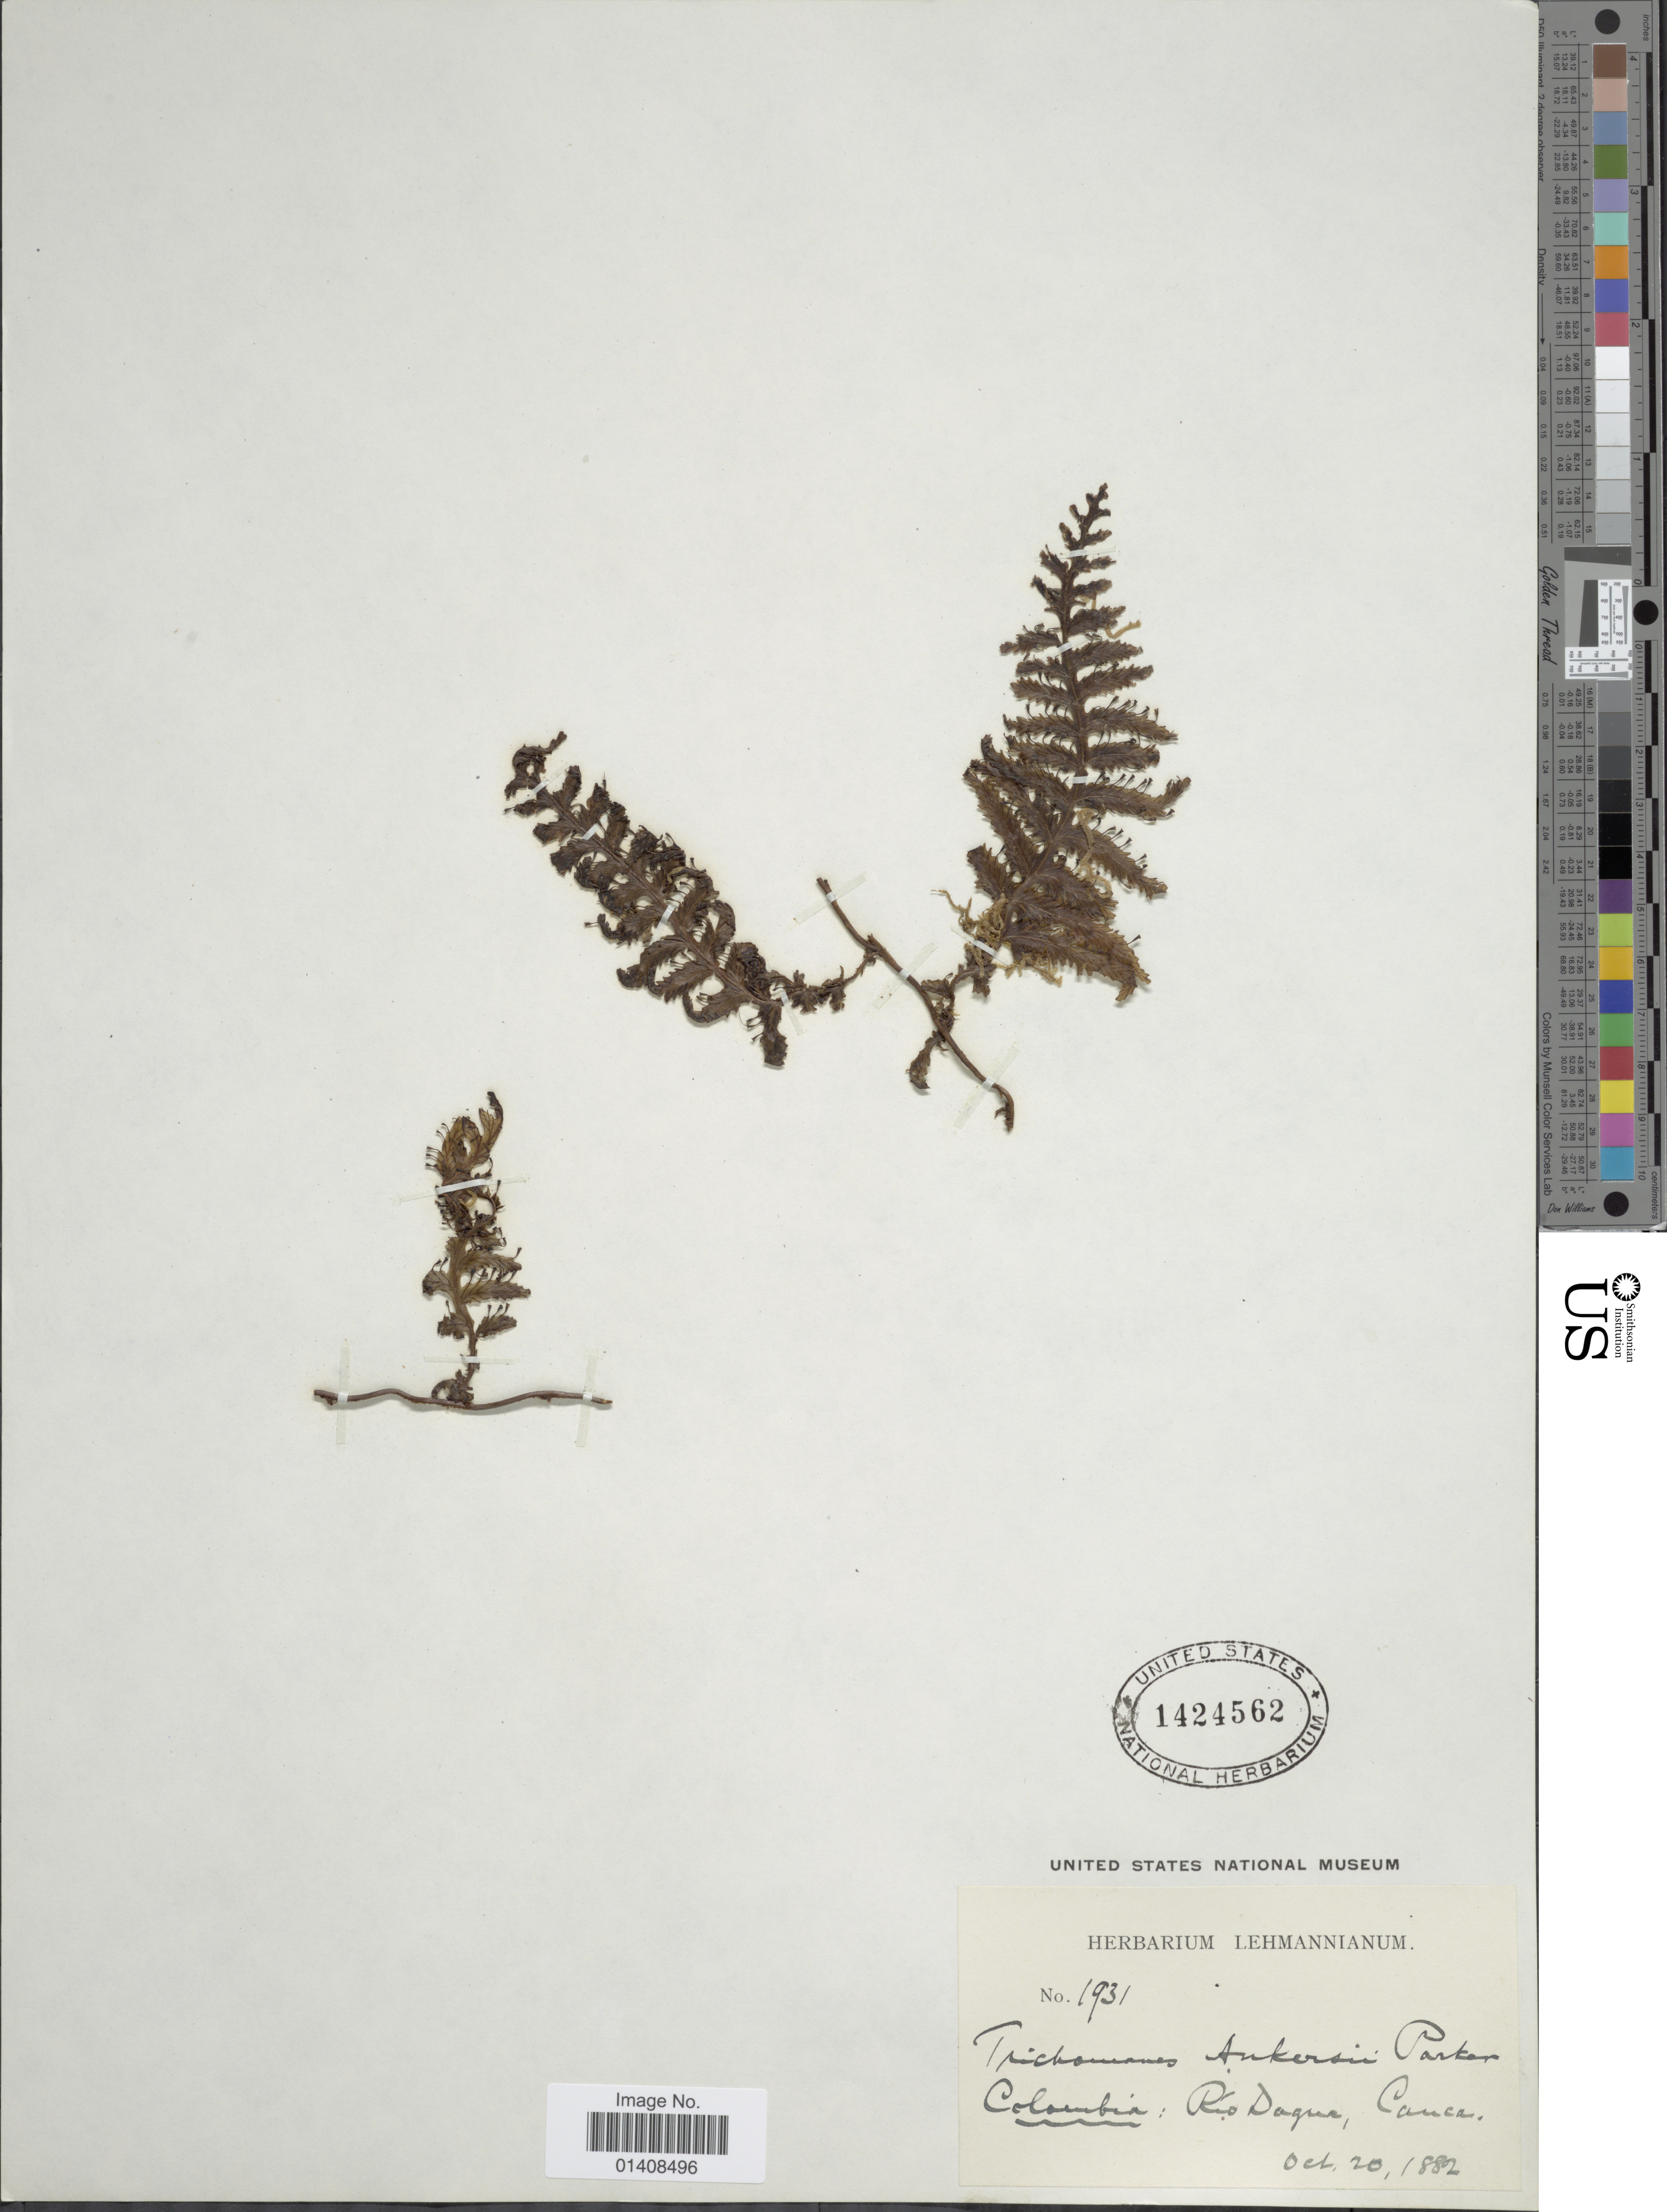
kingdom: Plantae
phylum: Tracheophyta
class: Polypodiopsida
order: Hymenophyllales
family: Hymenophyllaceae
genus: Trichomanes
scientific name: Trichomanes ankersii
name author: C. Parker ex Hook. & Grev.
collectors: ex herb. Lehmannianum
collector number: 1931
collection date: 1882-10-20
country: Colombia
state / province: Cauca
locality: Rio Dagua, Cauca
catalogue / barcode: US 1424562